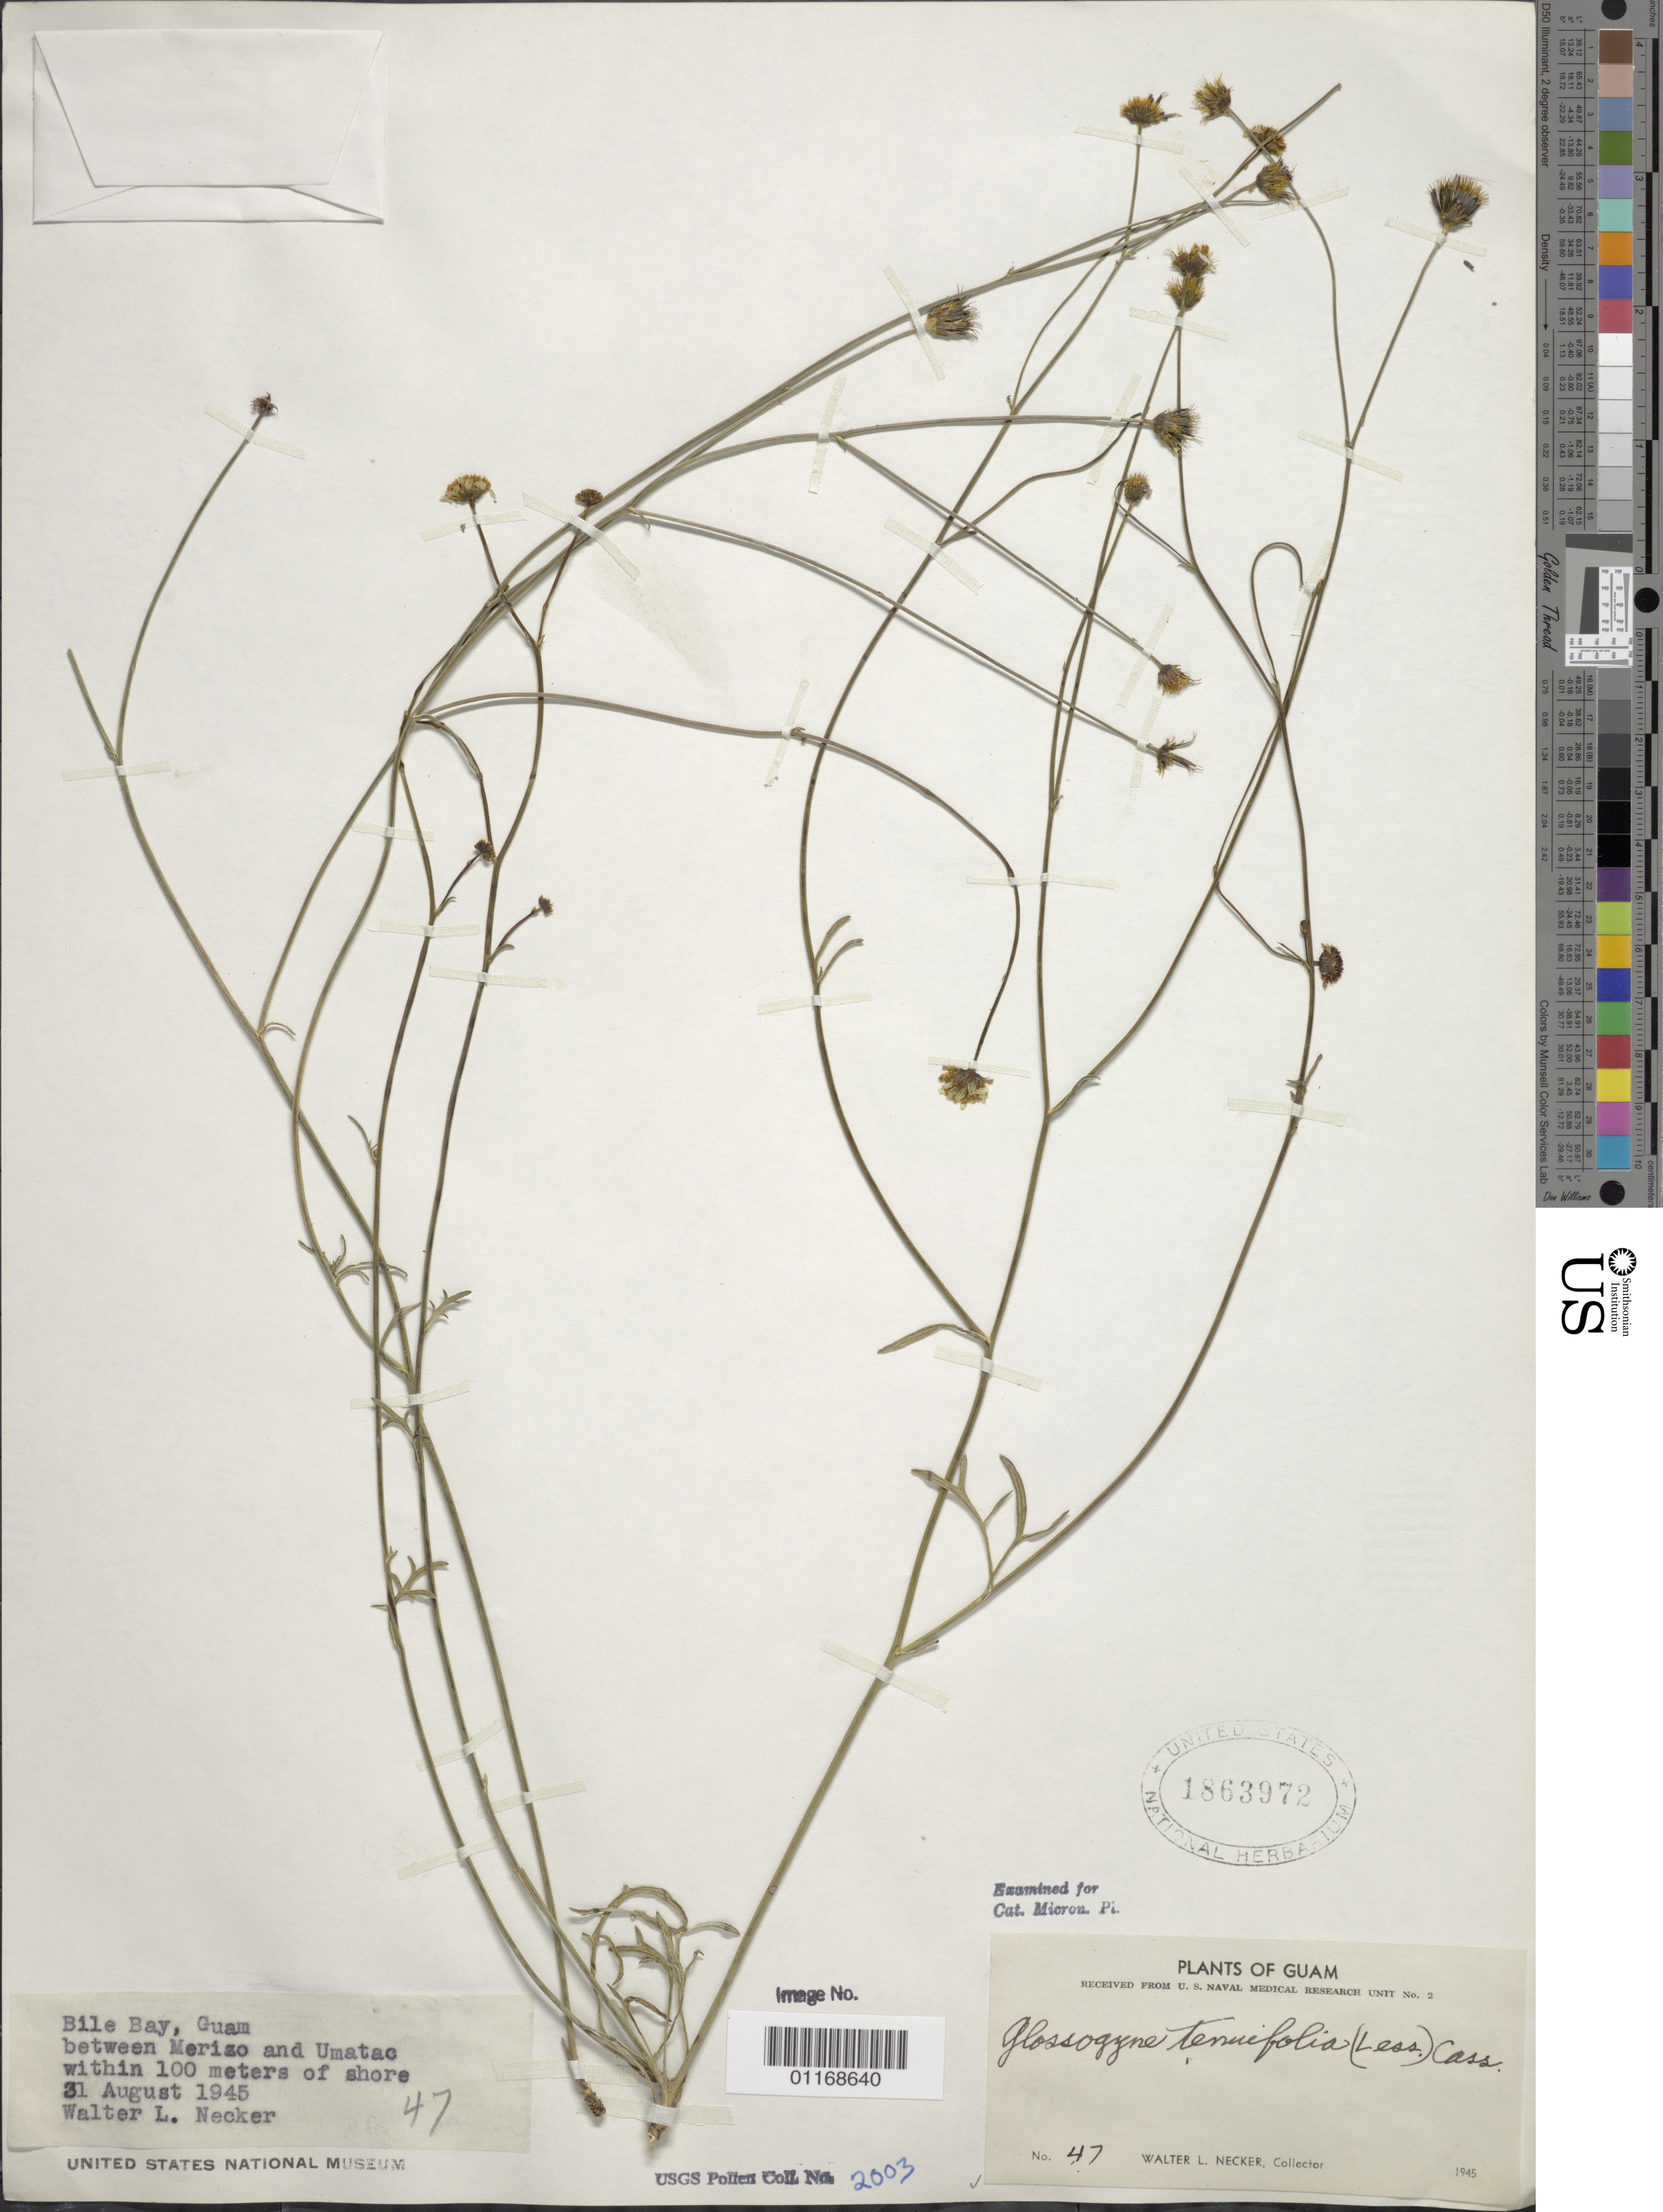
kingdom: Plantae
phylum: Tracheophyta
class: Magnoliopsida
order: Asterales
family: Asteraceae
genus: Glossogyne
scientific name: Glossogyne tenuifolia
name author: (Labill.)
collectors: W. L. Necker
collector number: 47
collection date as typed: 31 Aug 1945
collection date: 1945-08-31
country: Guam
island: Guam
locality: Bile bay, between merizo and umatac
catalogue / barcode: US 1863972